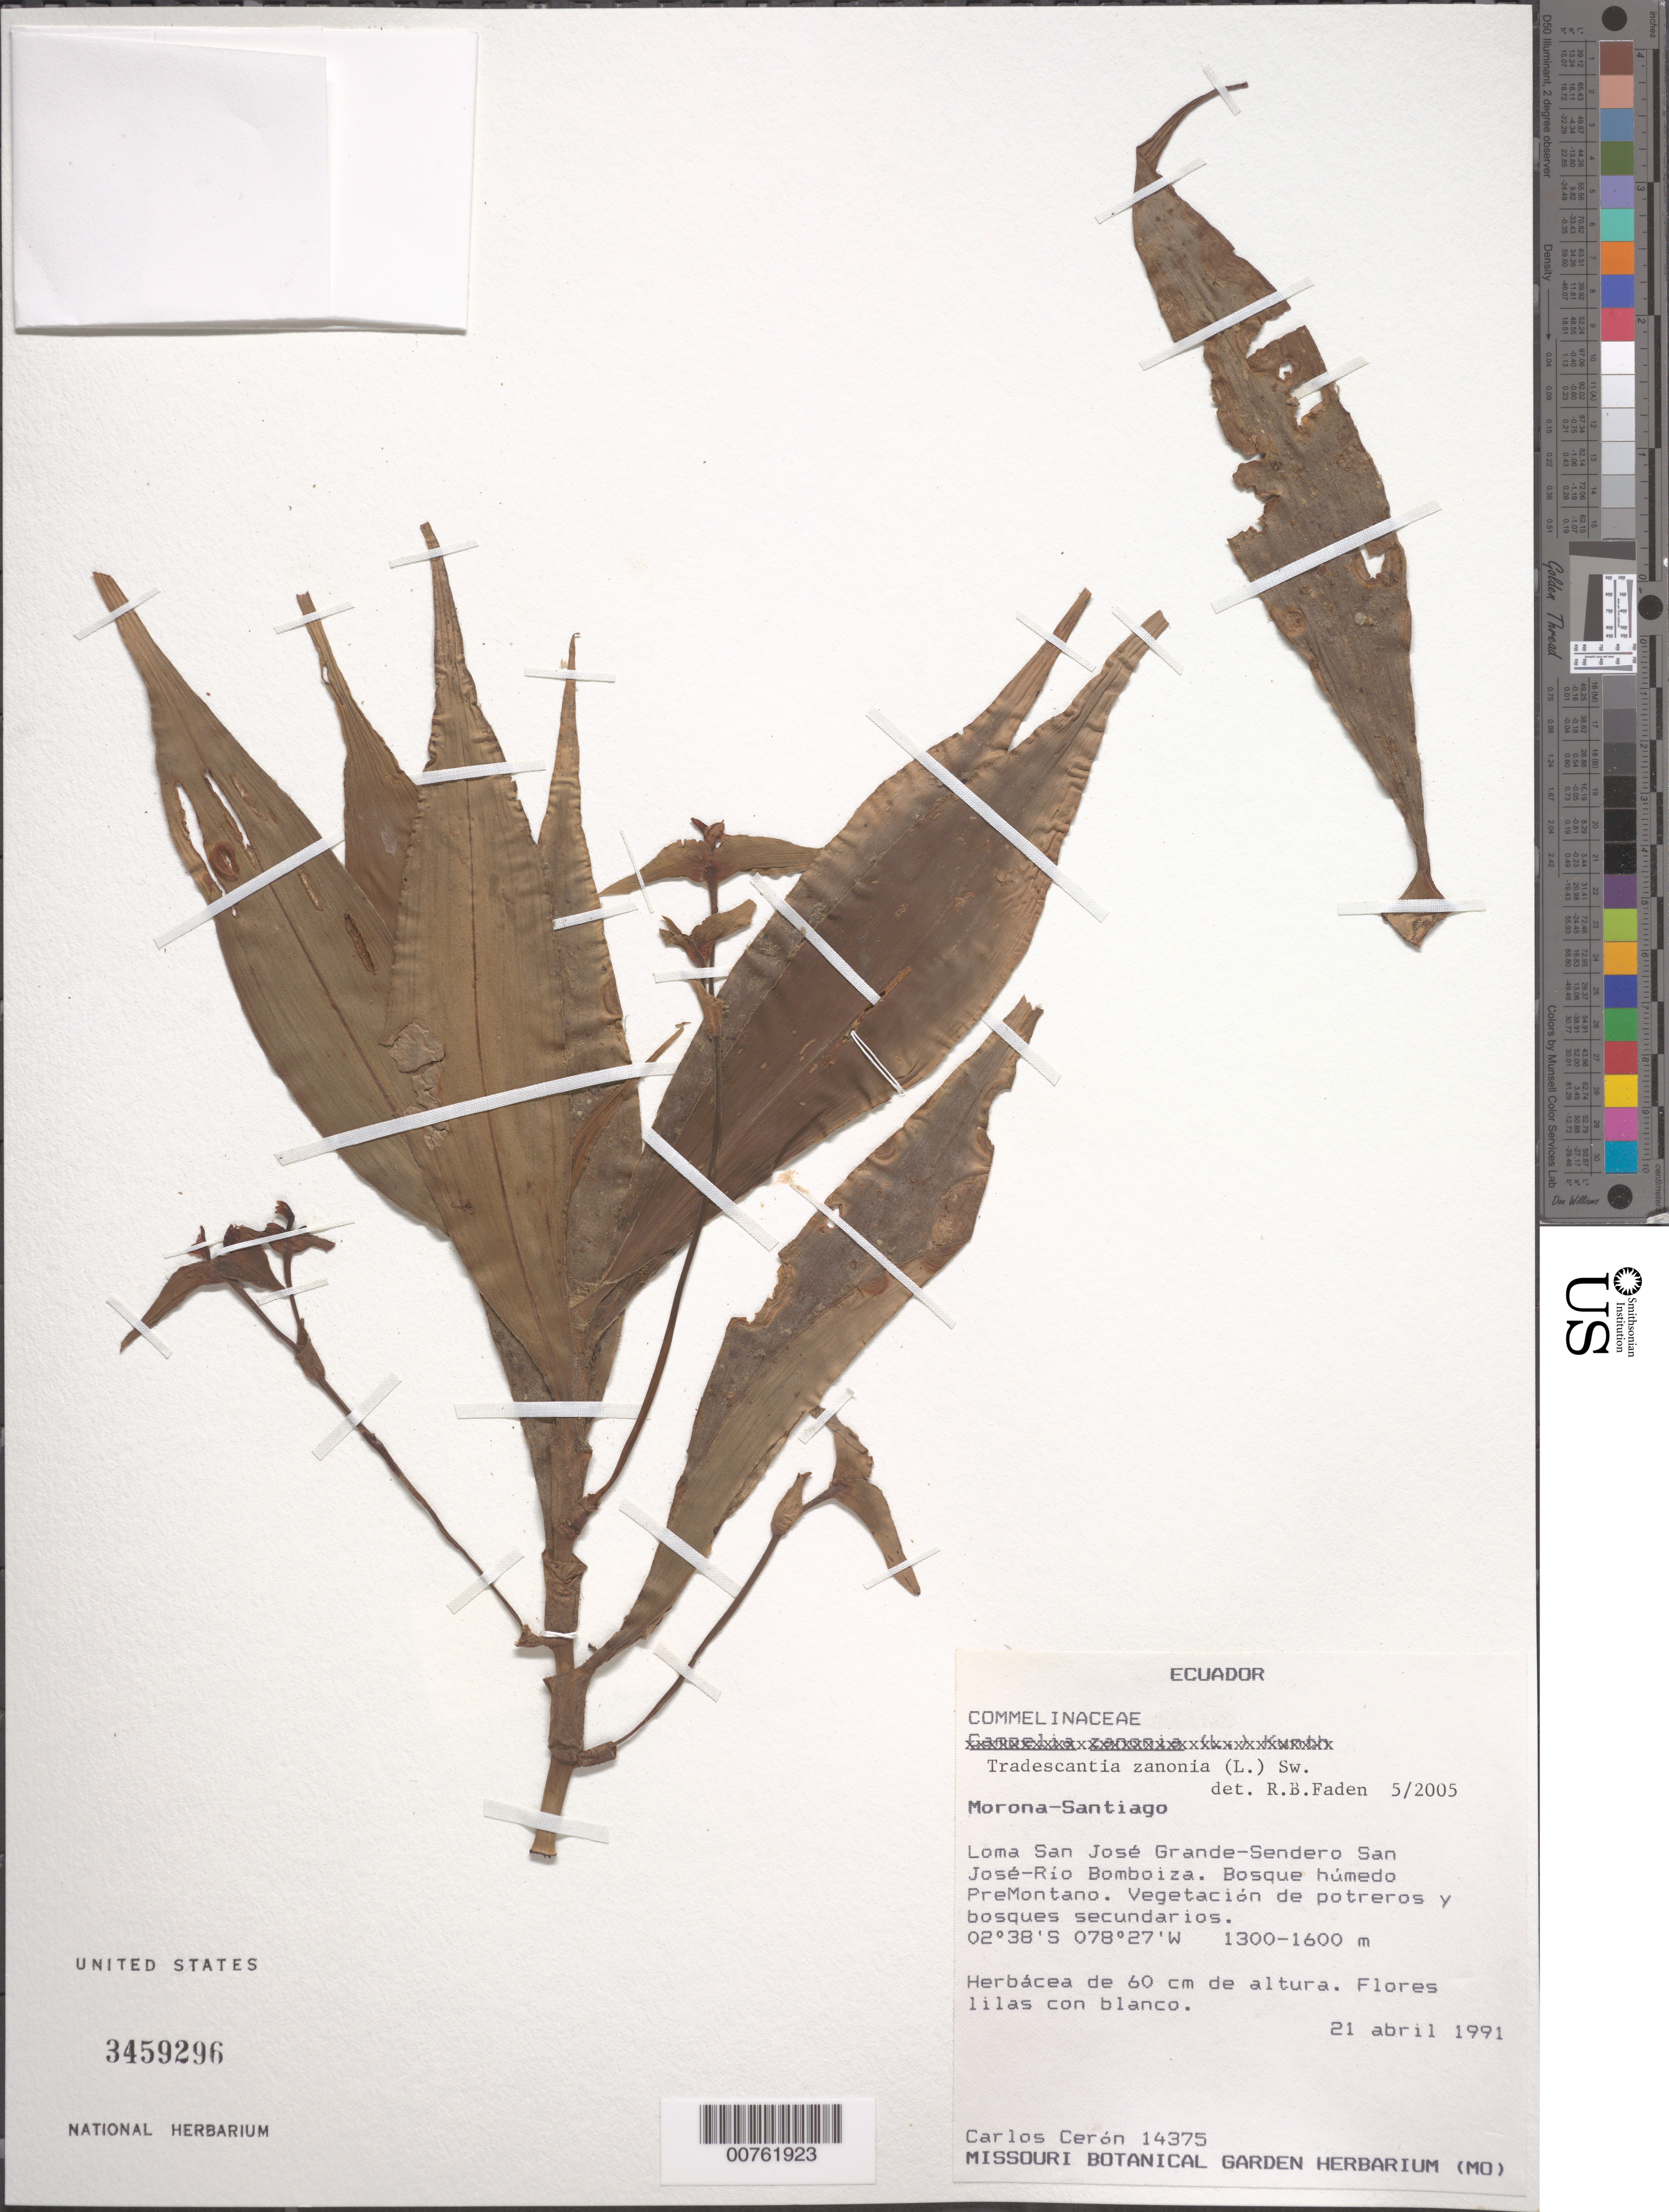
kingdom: Plantae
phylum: Tracheophyta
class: Liliopsida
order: Commelinales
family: Commelinaceae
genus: Tradescantia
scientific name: Tradescantia zanonia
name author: (L.) Sw.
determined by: Faden, Robert B., (US), Smithsonian Institution - National Museum of Natural History (UNITED STATES)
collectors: C. E. Cerón M. et al.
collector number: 14375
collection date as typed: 21 Apr 1991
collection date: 1991-04-21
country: Ecuador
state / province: Morona-Santiago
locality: Loma San Jose Grande-Sendero San Jose-Rio Bomboiza. Bosque humedo PreMontano.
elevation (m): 1300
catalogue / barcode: US 3459296